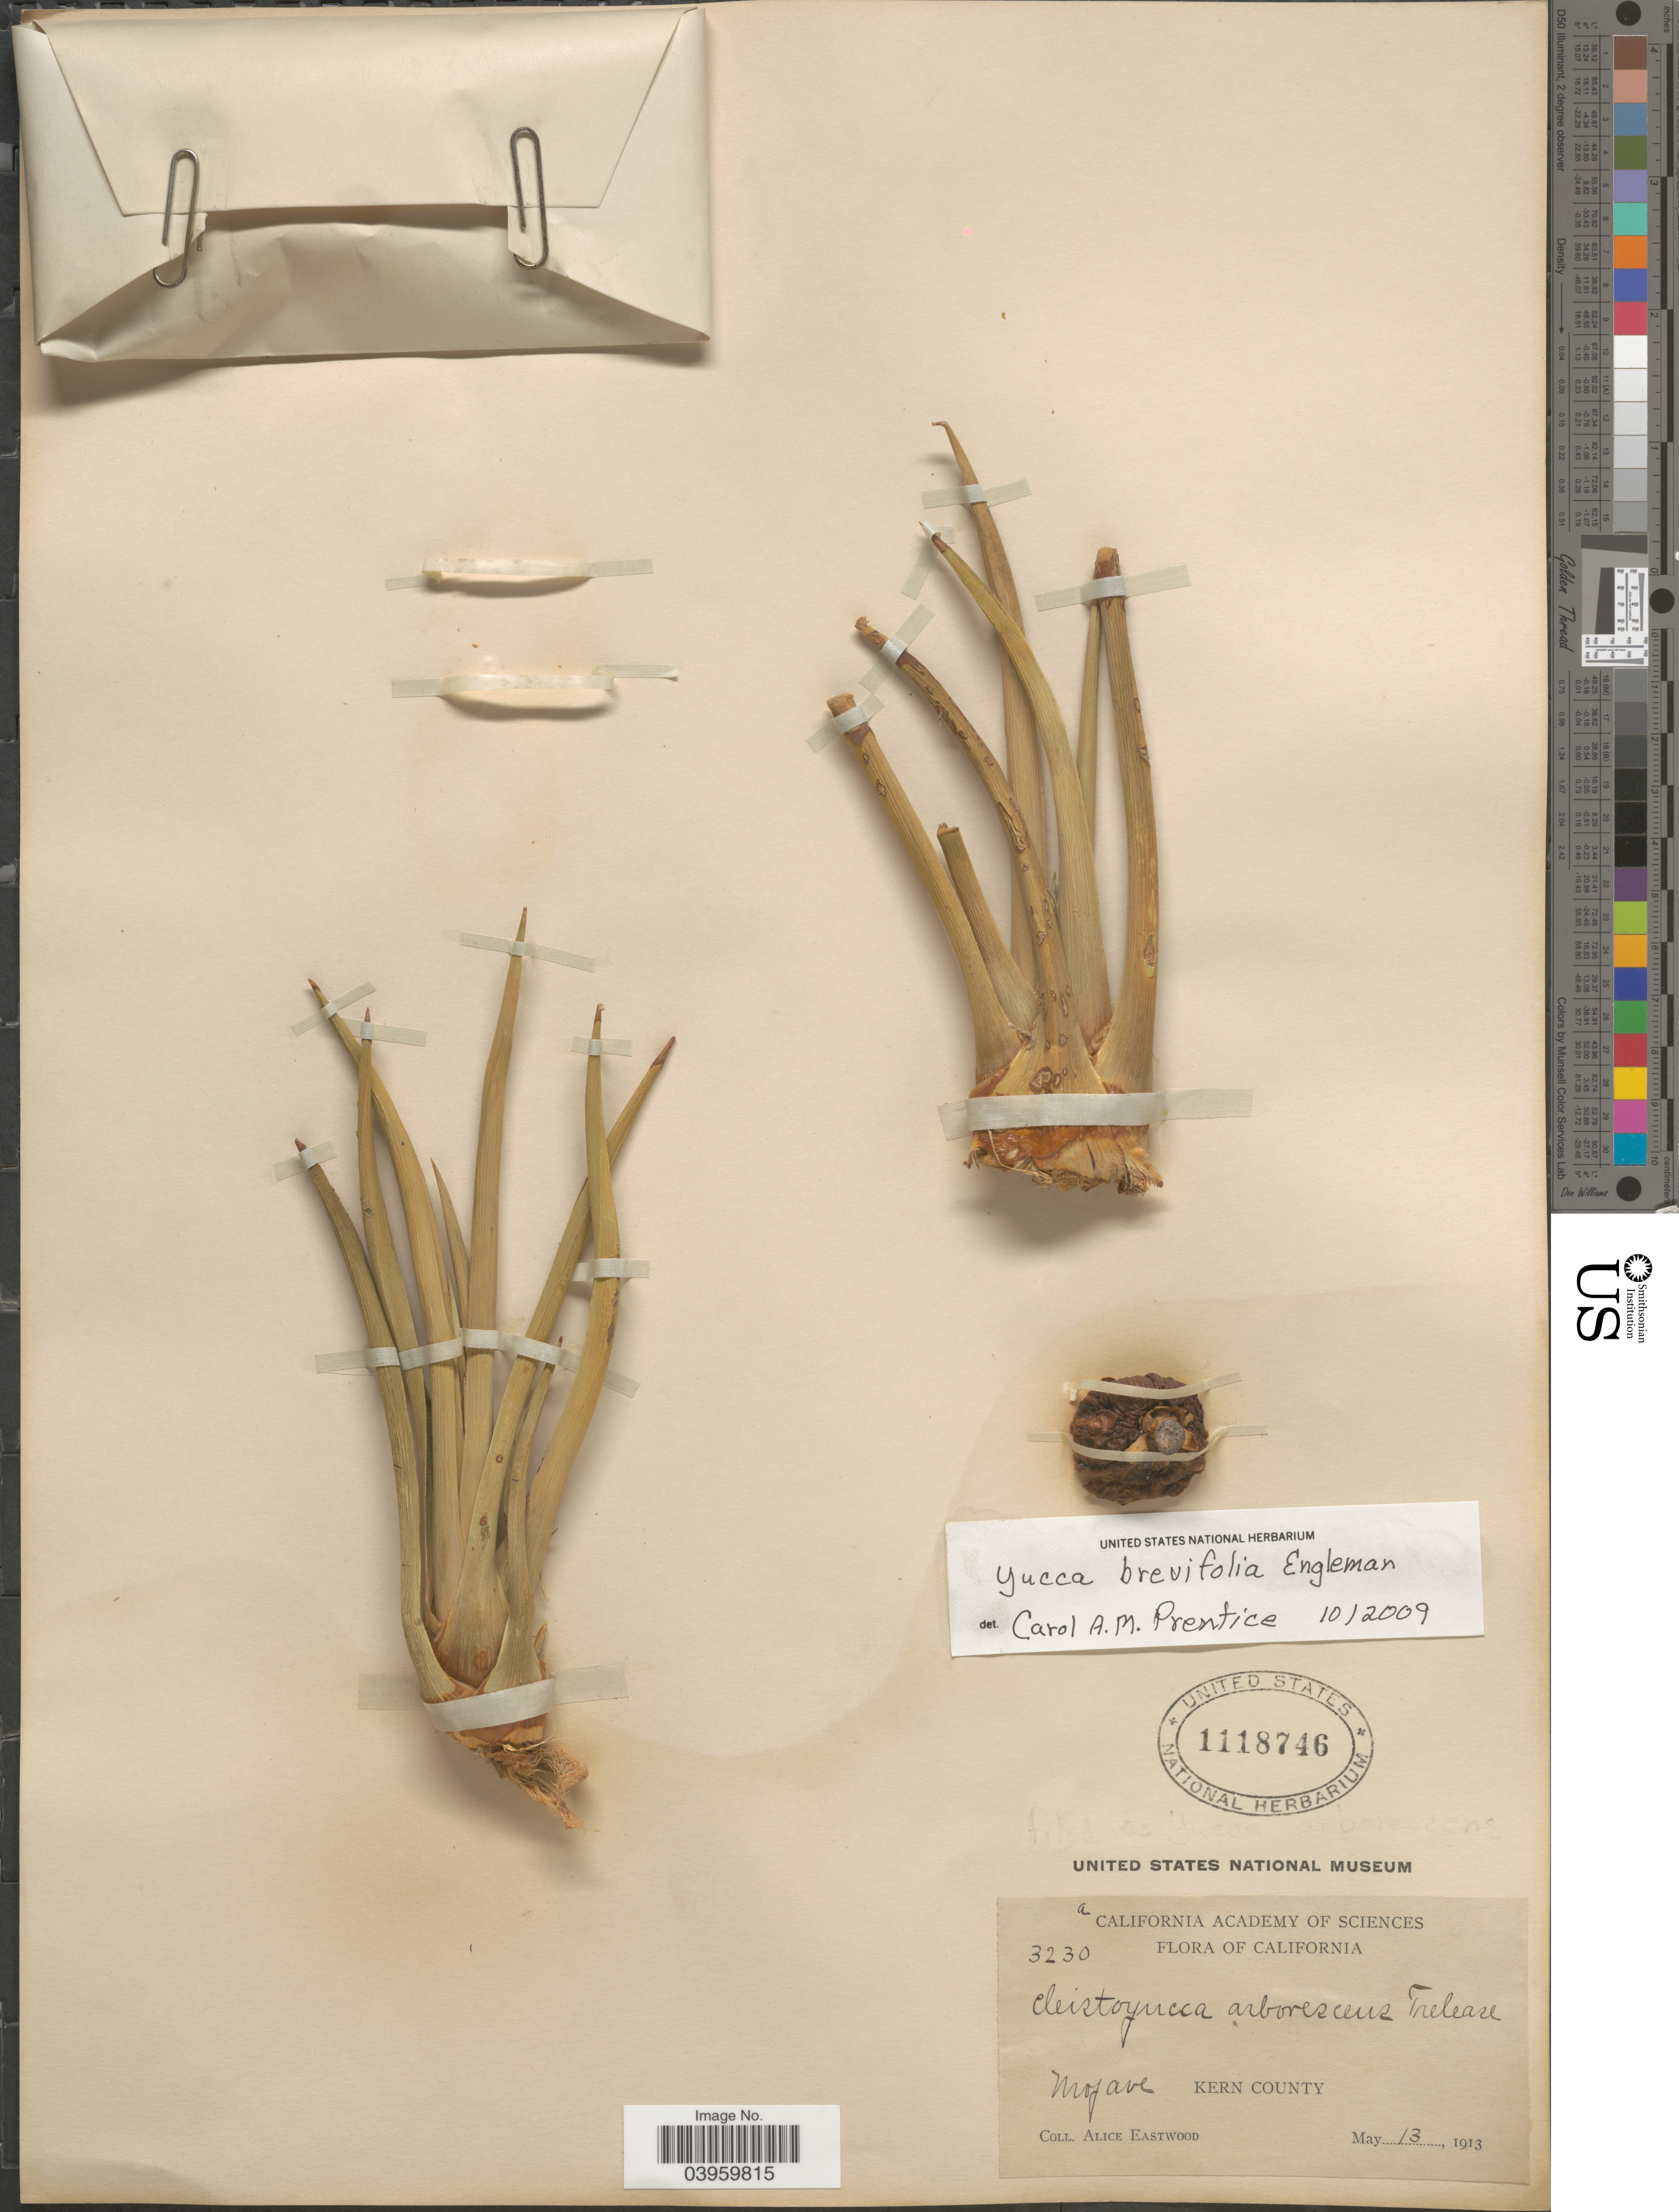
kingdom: Plantae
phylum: Tracheophyta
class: Liliopsida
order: Asparagales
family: Asparagaceae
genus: Yucca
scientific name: Yucca brevifolia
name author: Englem.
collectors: A. Eastwood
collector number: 3230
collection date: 1913-05-13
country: United States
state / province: California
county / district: Kern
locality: Mojave. Kern County.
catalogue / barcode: US 1118746